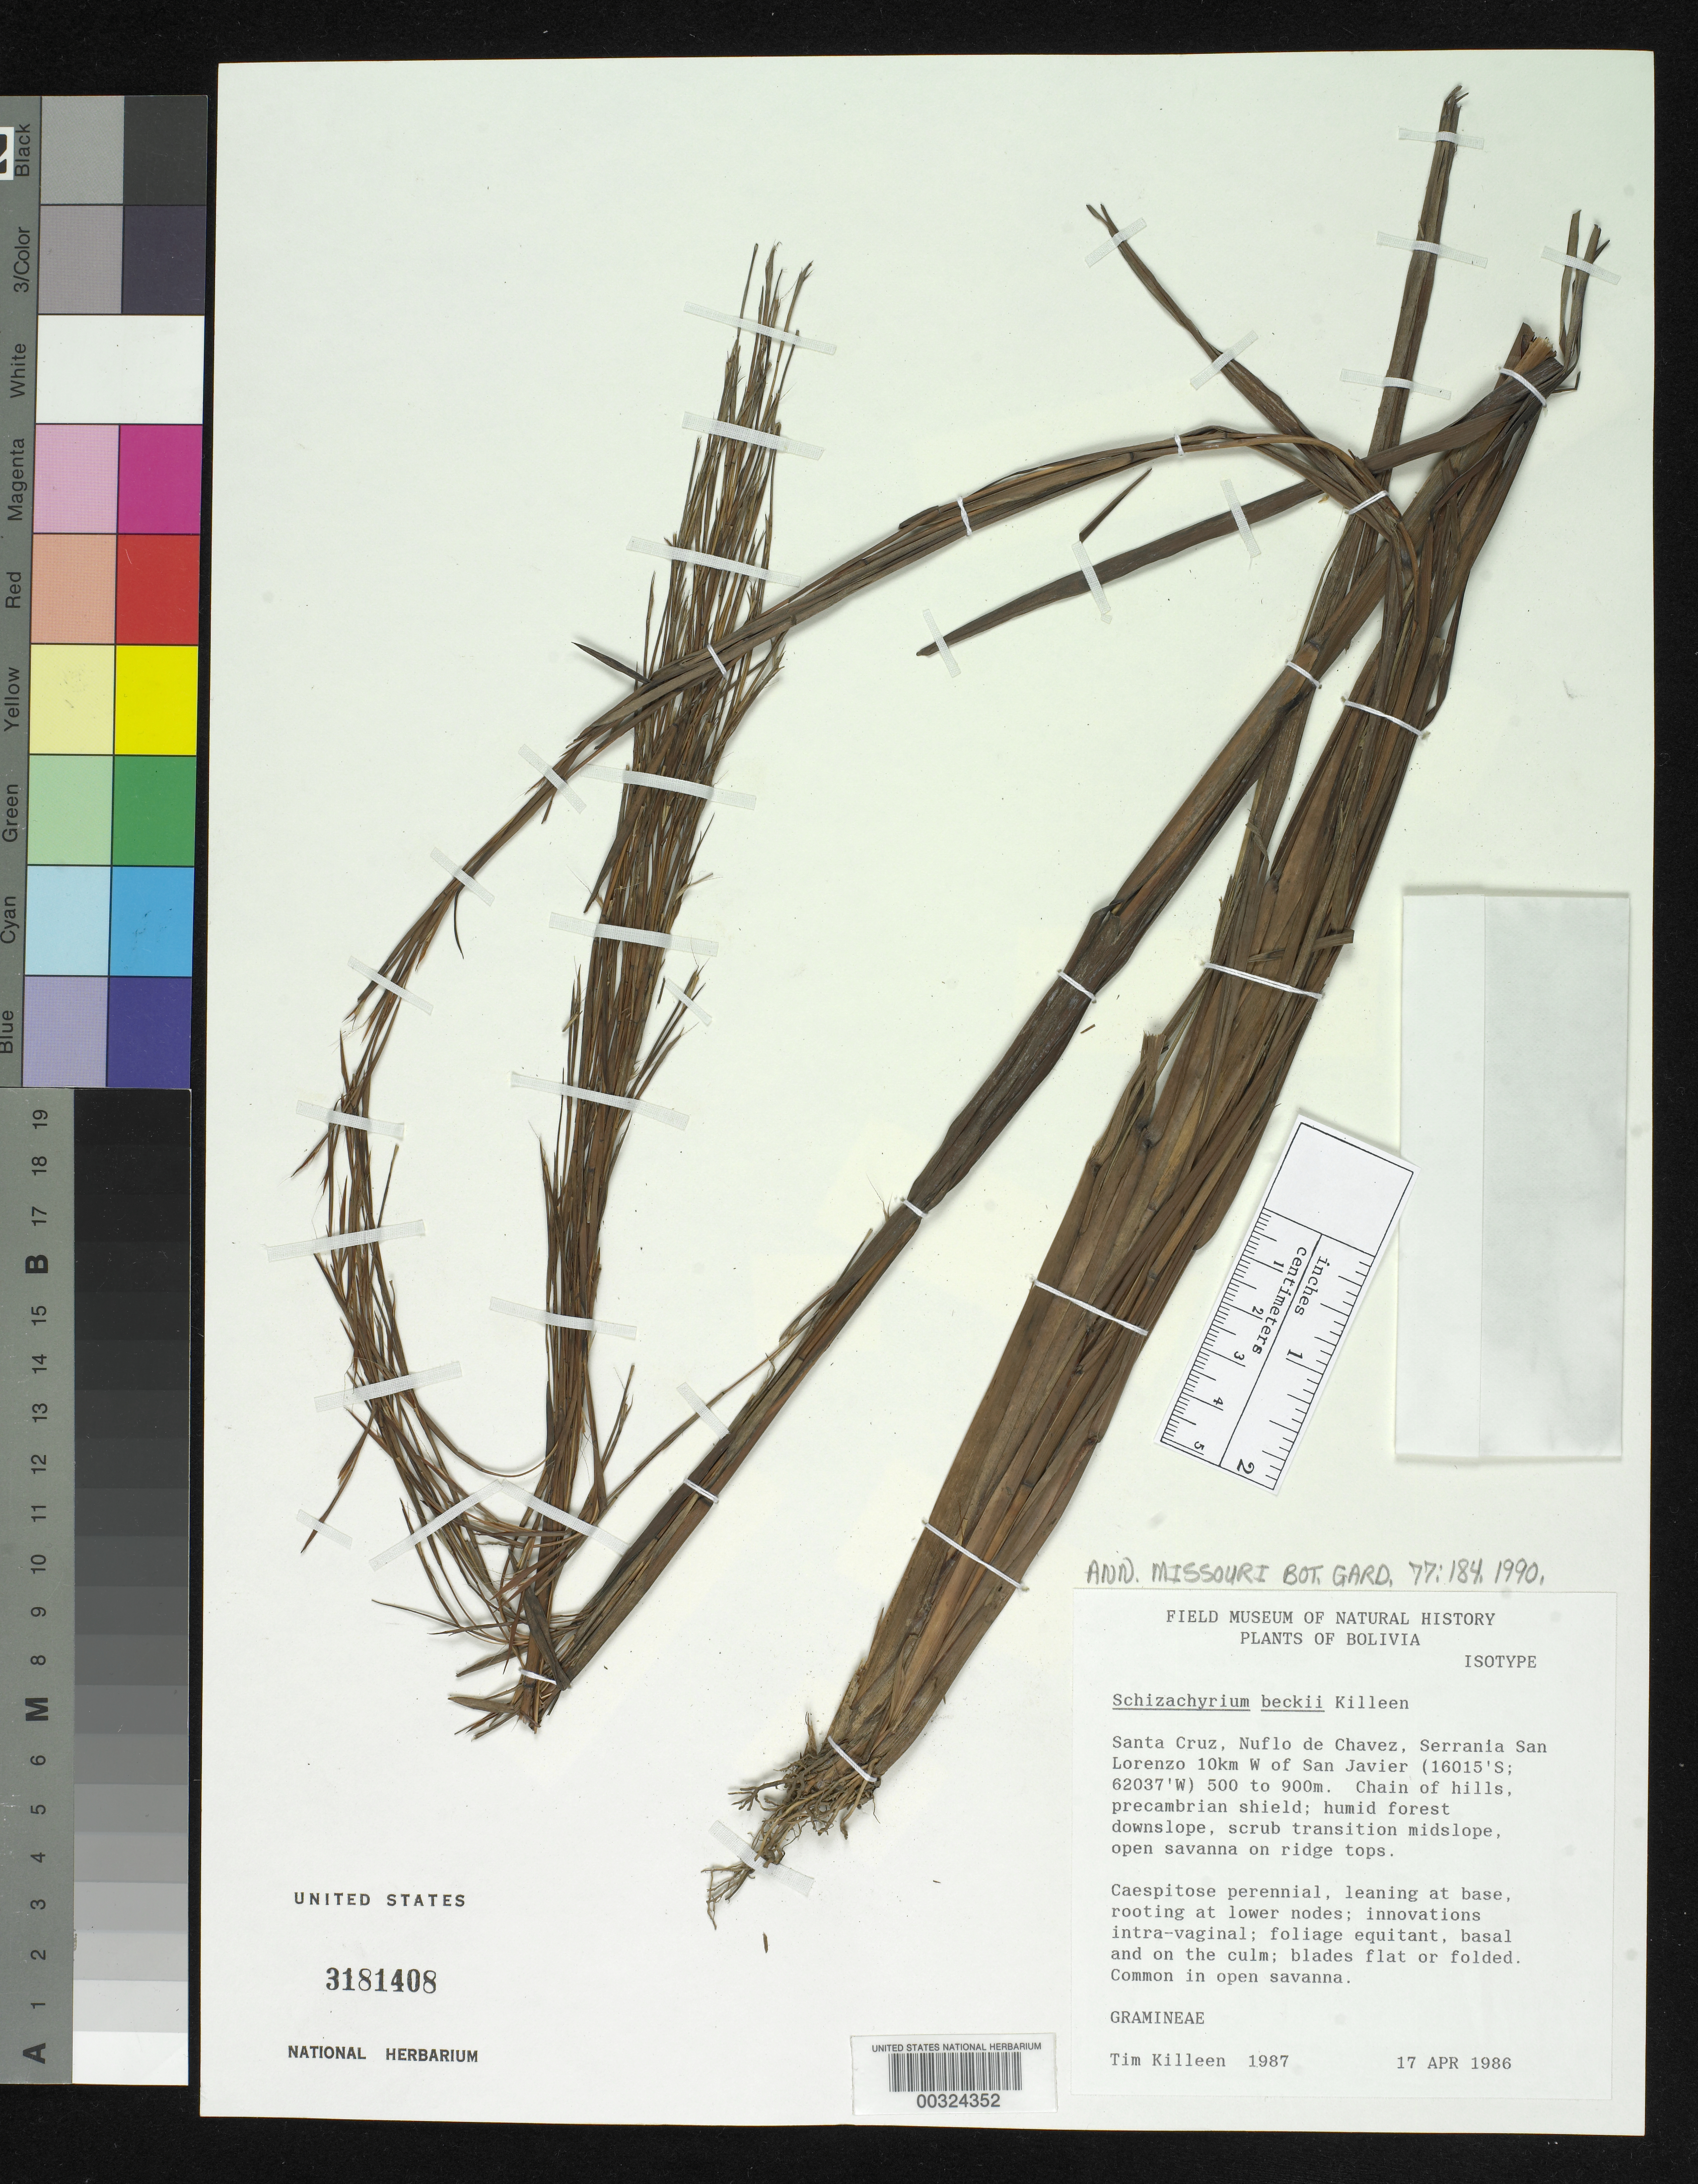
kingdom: Plantae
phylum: Tracheophyta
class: Liliopsida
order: Poales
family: Poaceae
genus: Schizachyrium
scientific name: Schizachyrium beckii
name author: Killeen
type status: Isotype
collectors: T. Killeen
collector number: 1987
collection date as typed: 17 Apr 1986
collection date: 1986-04-17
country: Bolivia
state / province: Santa Cruz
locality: Nufles de Chavez, Serrania de San Lorenzo 10 km W of San Javier.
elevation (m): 500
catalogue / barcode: US 3181408